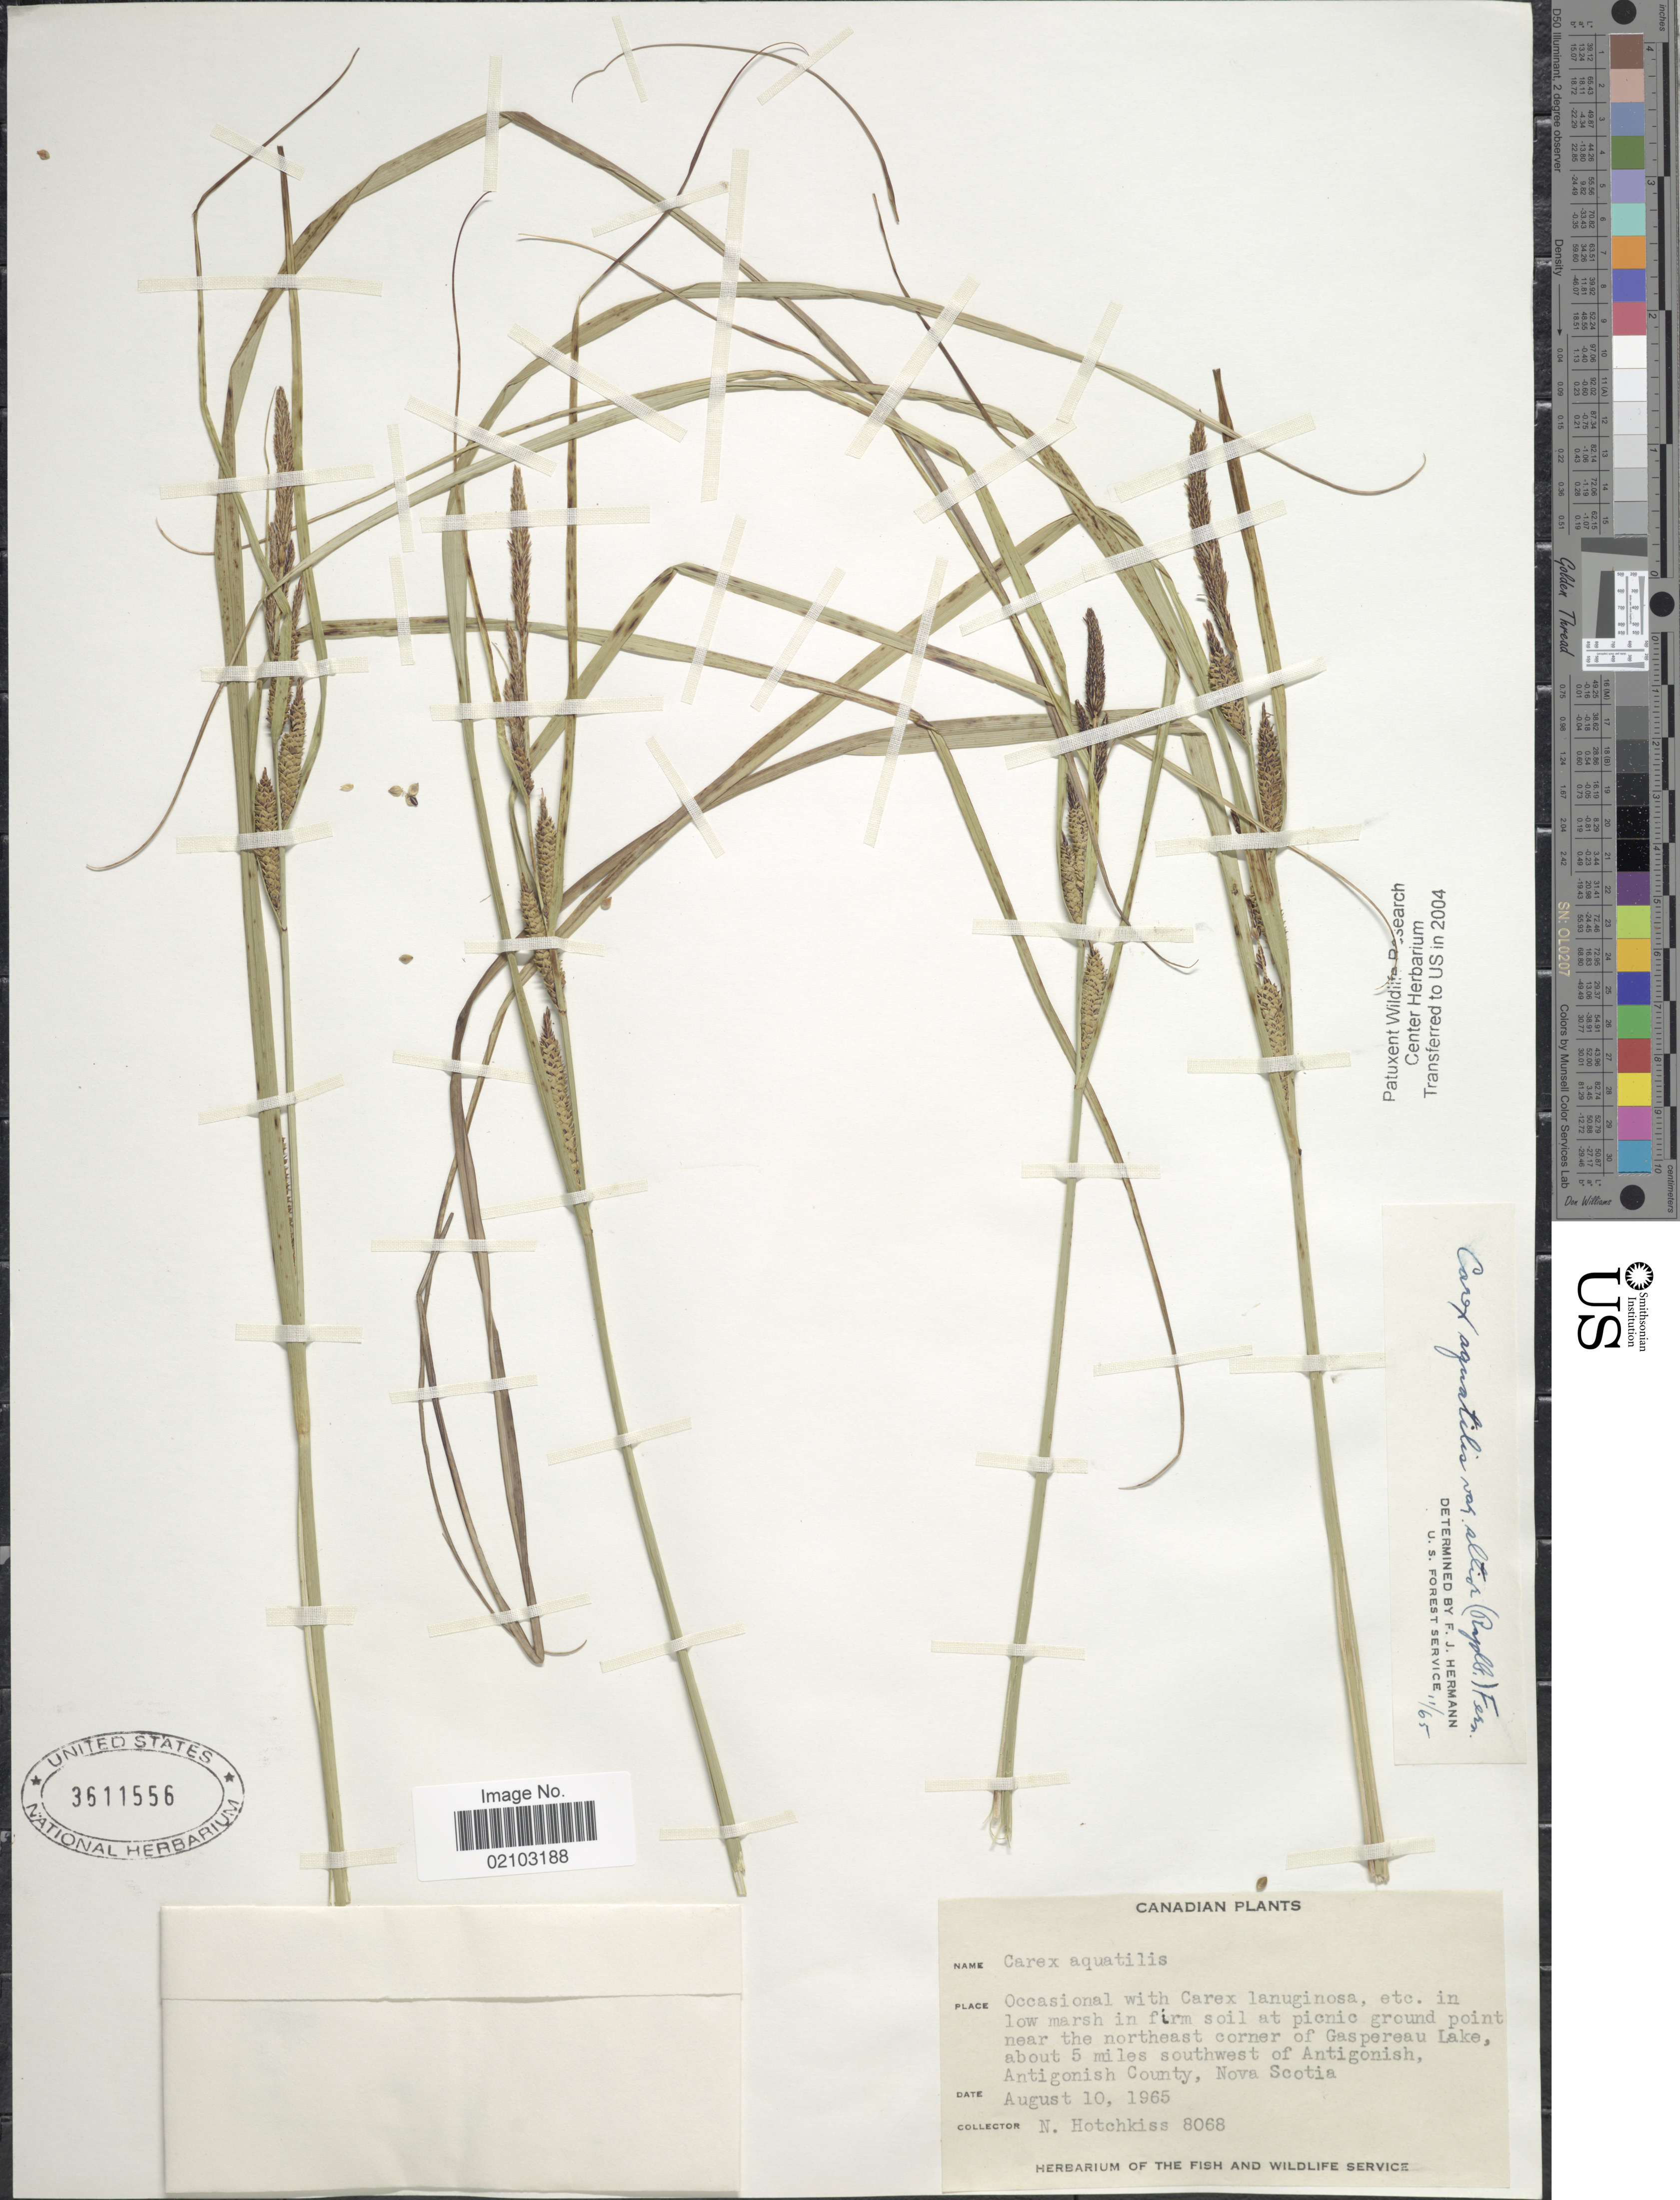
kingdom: Plantae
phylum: Tracheophyta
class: Liliopsida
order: Poales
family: Cyperaceae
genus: Carex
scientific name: Carex aquatilis var. altior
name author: (Rydb.) Fernald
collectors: N. Hotchkiss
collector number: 8068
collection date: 1965-08-10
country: Canada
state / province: Nova Scotia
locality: In low marsh in firm soil at picnic ground point near the northeast corner of Gaspereau Lake, about 5 miles southwest of Antigonish, Antigonish County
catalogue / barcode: US 3611556